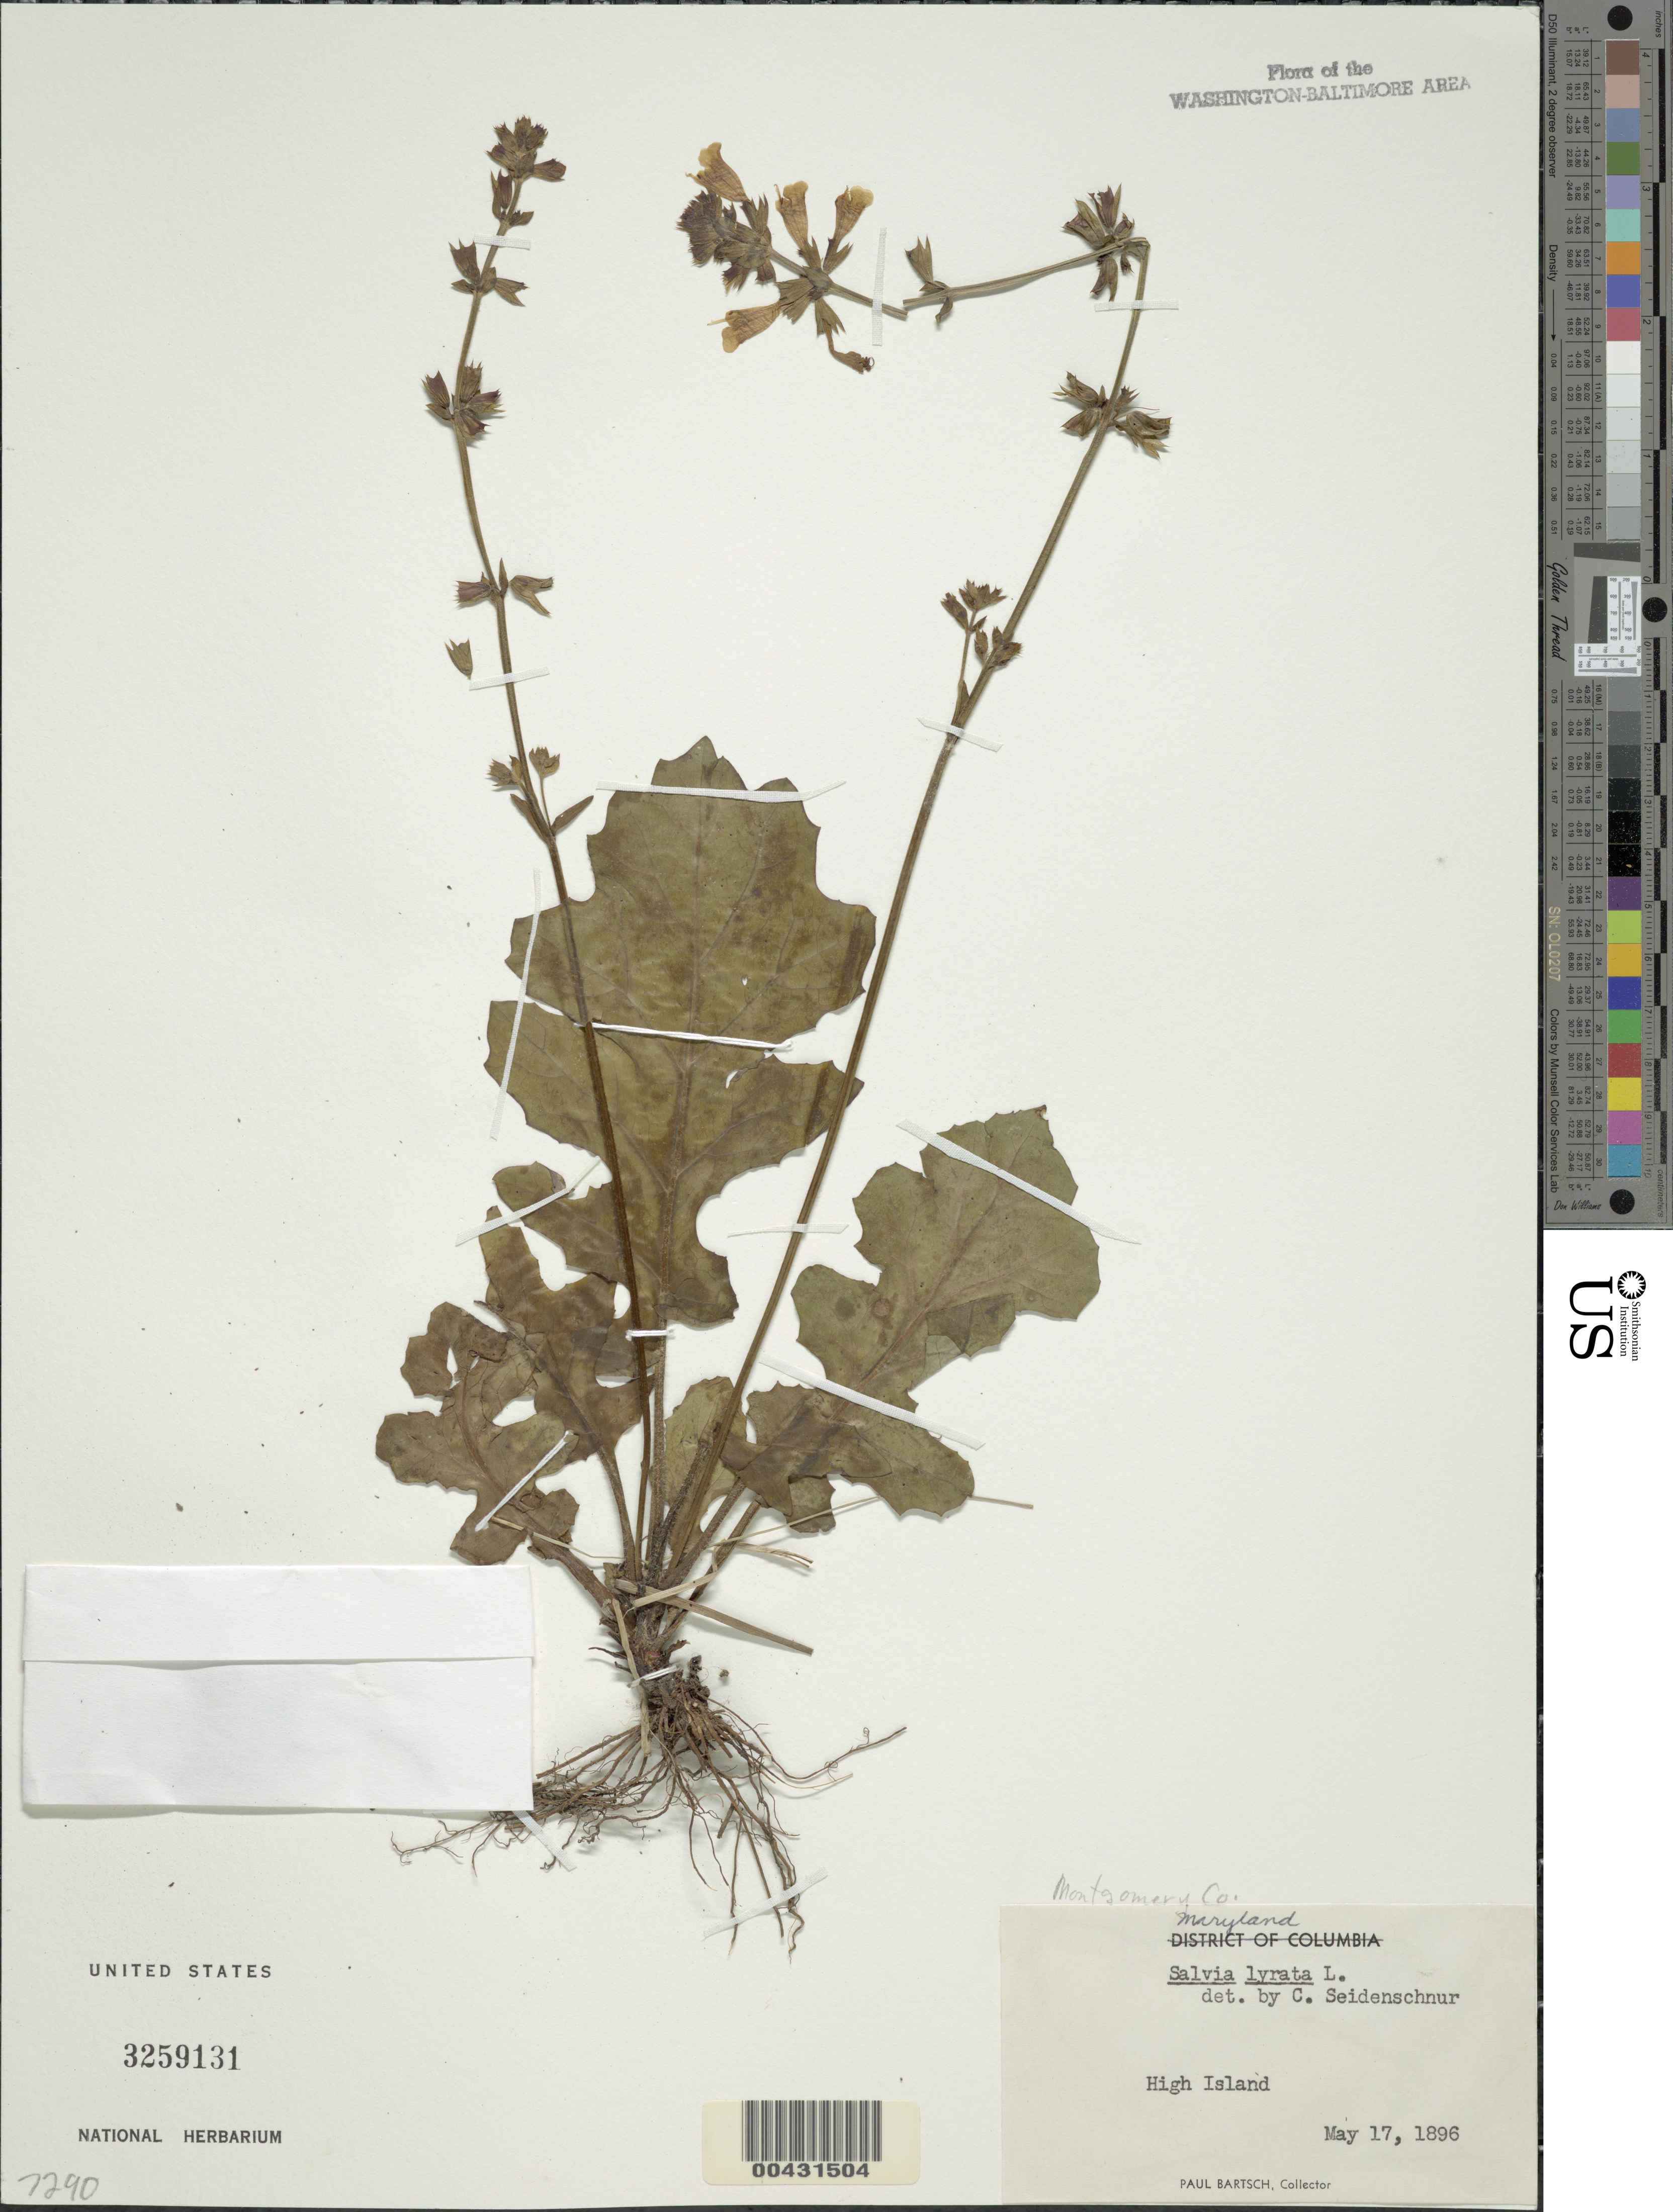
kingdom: Plantae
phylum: Tracheophyta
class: Magnoliopsida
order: Lamiales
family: Lamiaceae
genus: Salvia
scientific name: Salvia lyrata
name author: L.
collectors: P. Bartsch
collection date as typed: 17 May 1896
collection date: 1896-05-17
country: United States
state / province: Maryland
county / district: Montgomery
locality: High Island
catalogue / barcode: US 3259131